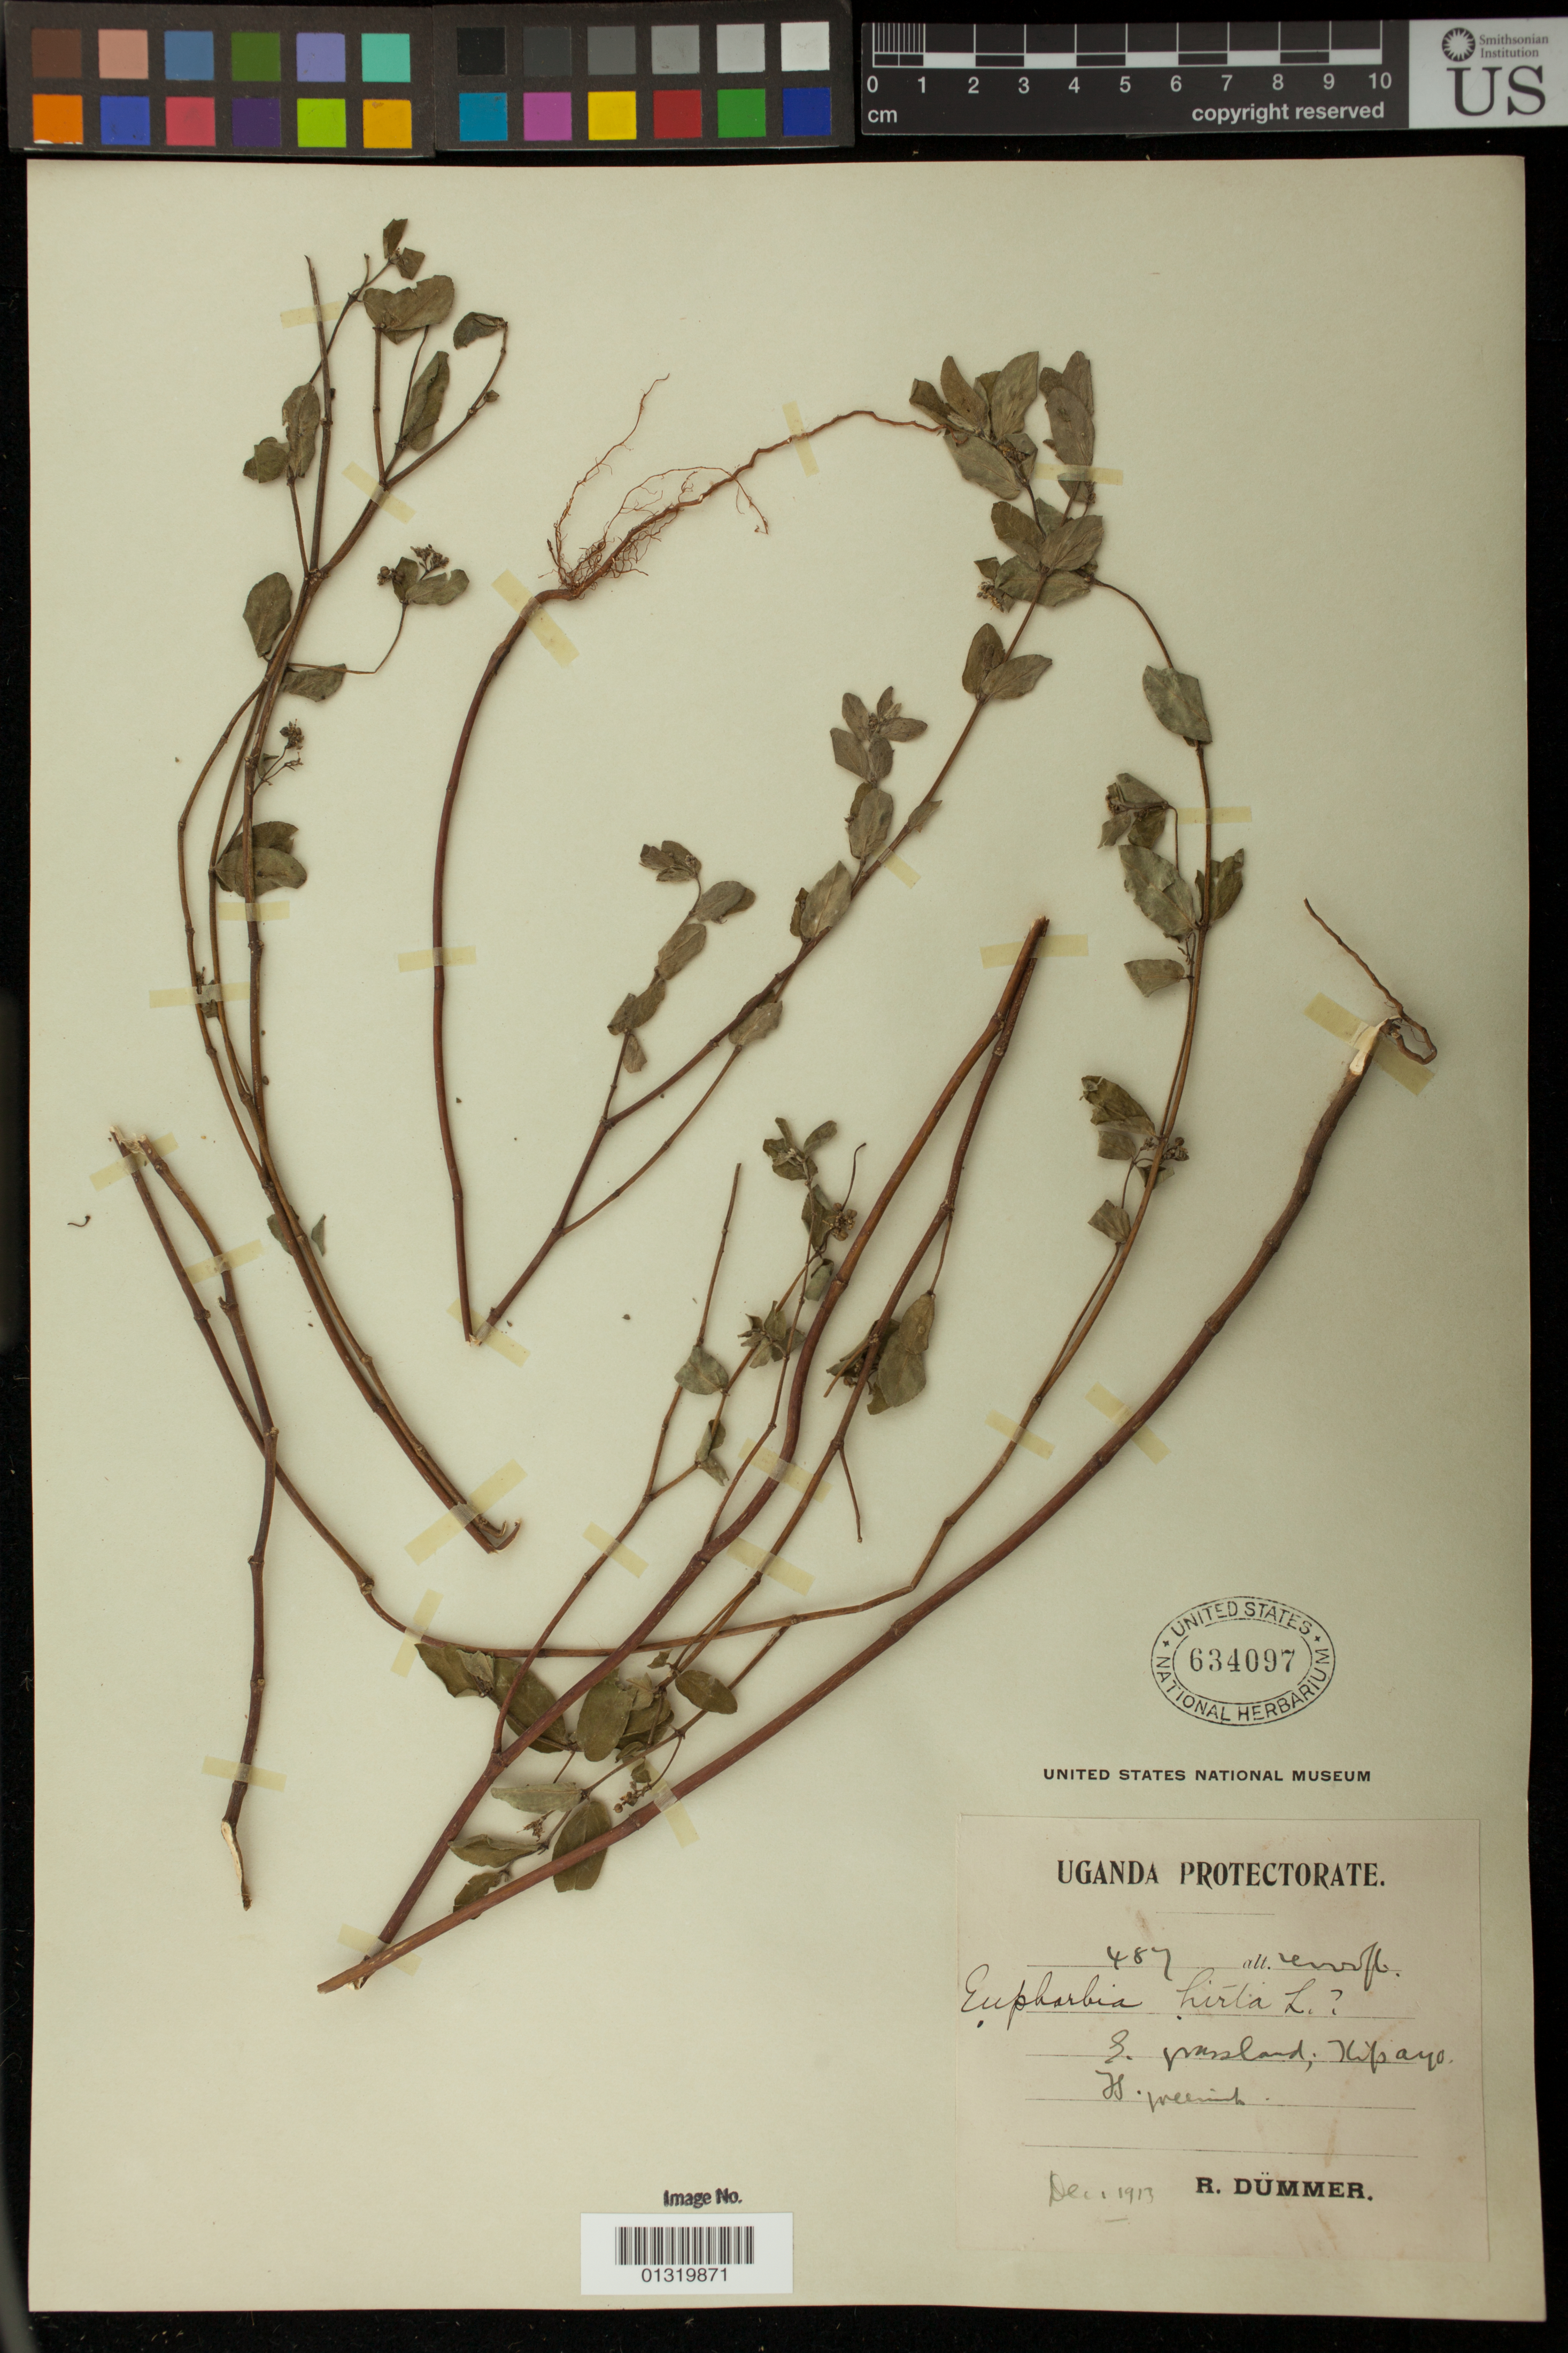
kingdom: Plantae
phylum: Tracheophyta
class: Magnoliopsida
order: Malpighiales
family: Euphorbiaceae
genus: Euphorbia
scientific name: Euphorbia sp.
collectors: R. A. Dümmer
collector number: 487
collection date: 1913-12-01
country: Uganda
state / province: Central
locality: S. grassland; Kipayo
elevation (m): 1219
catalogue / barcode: US 634097